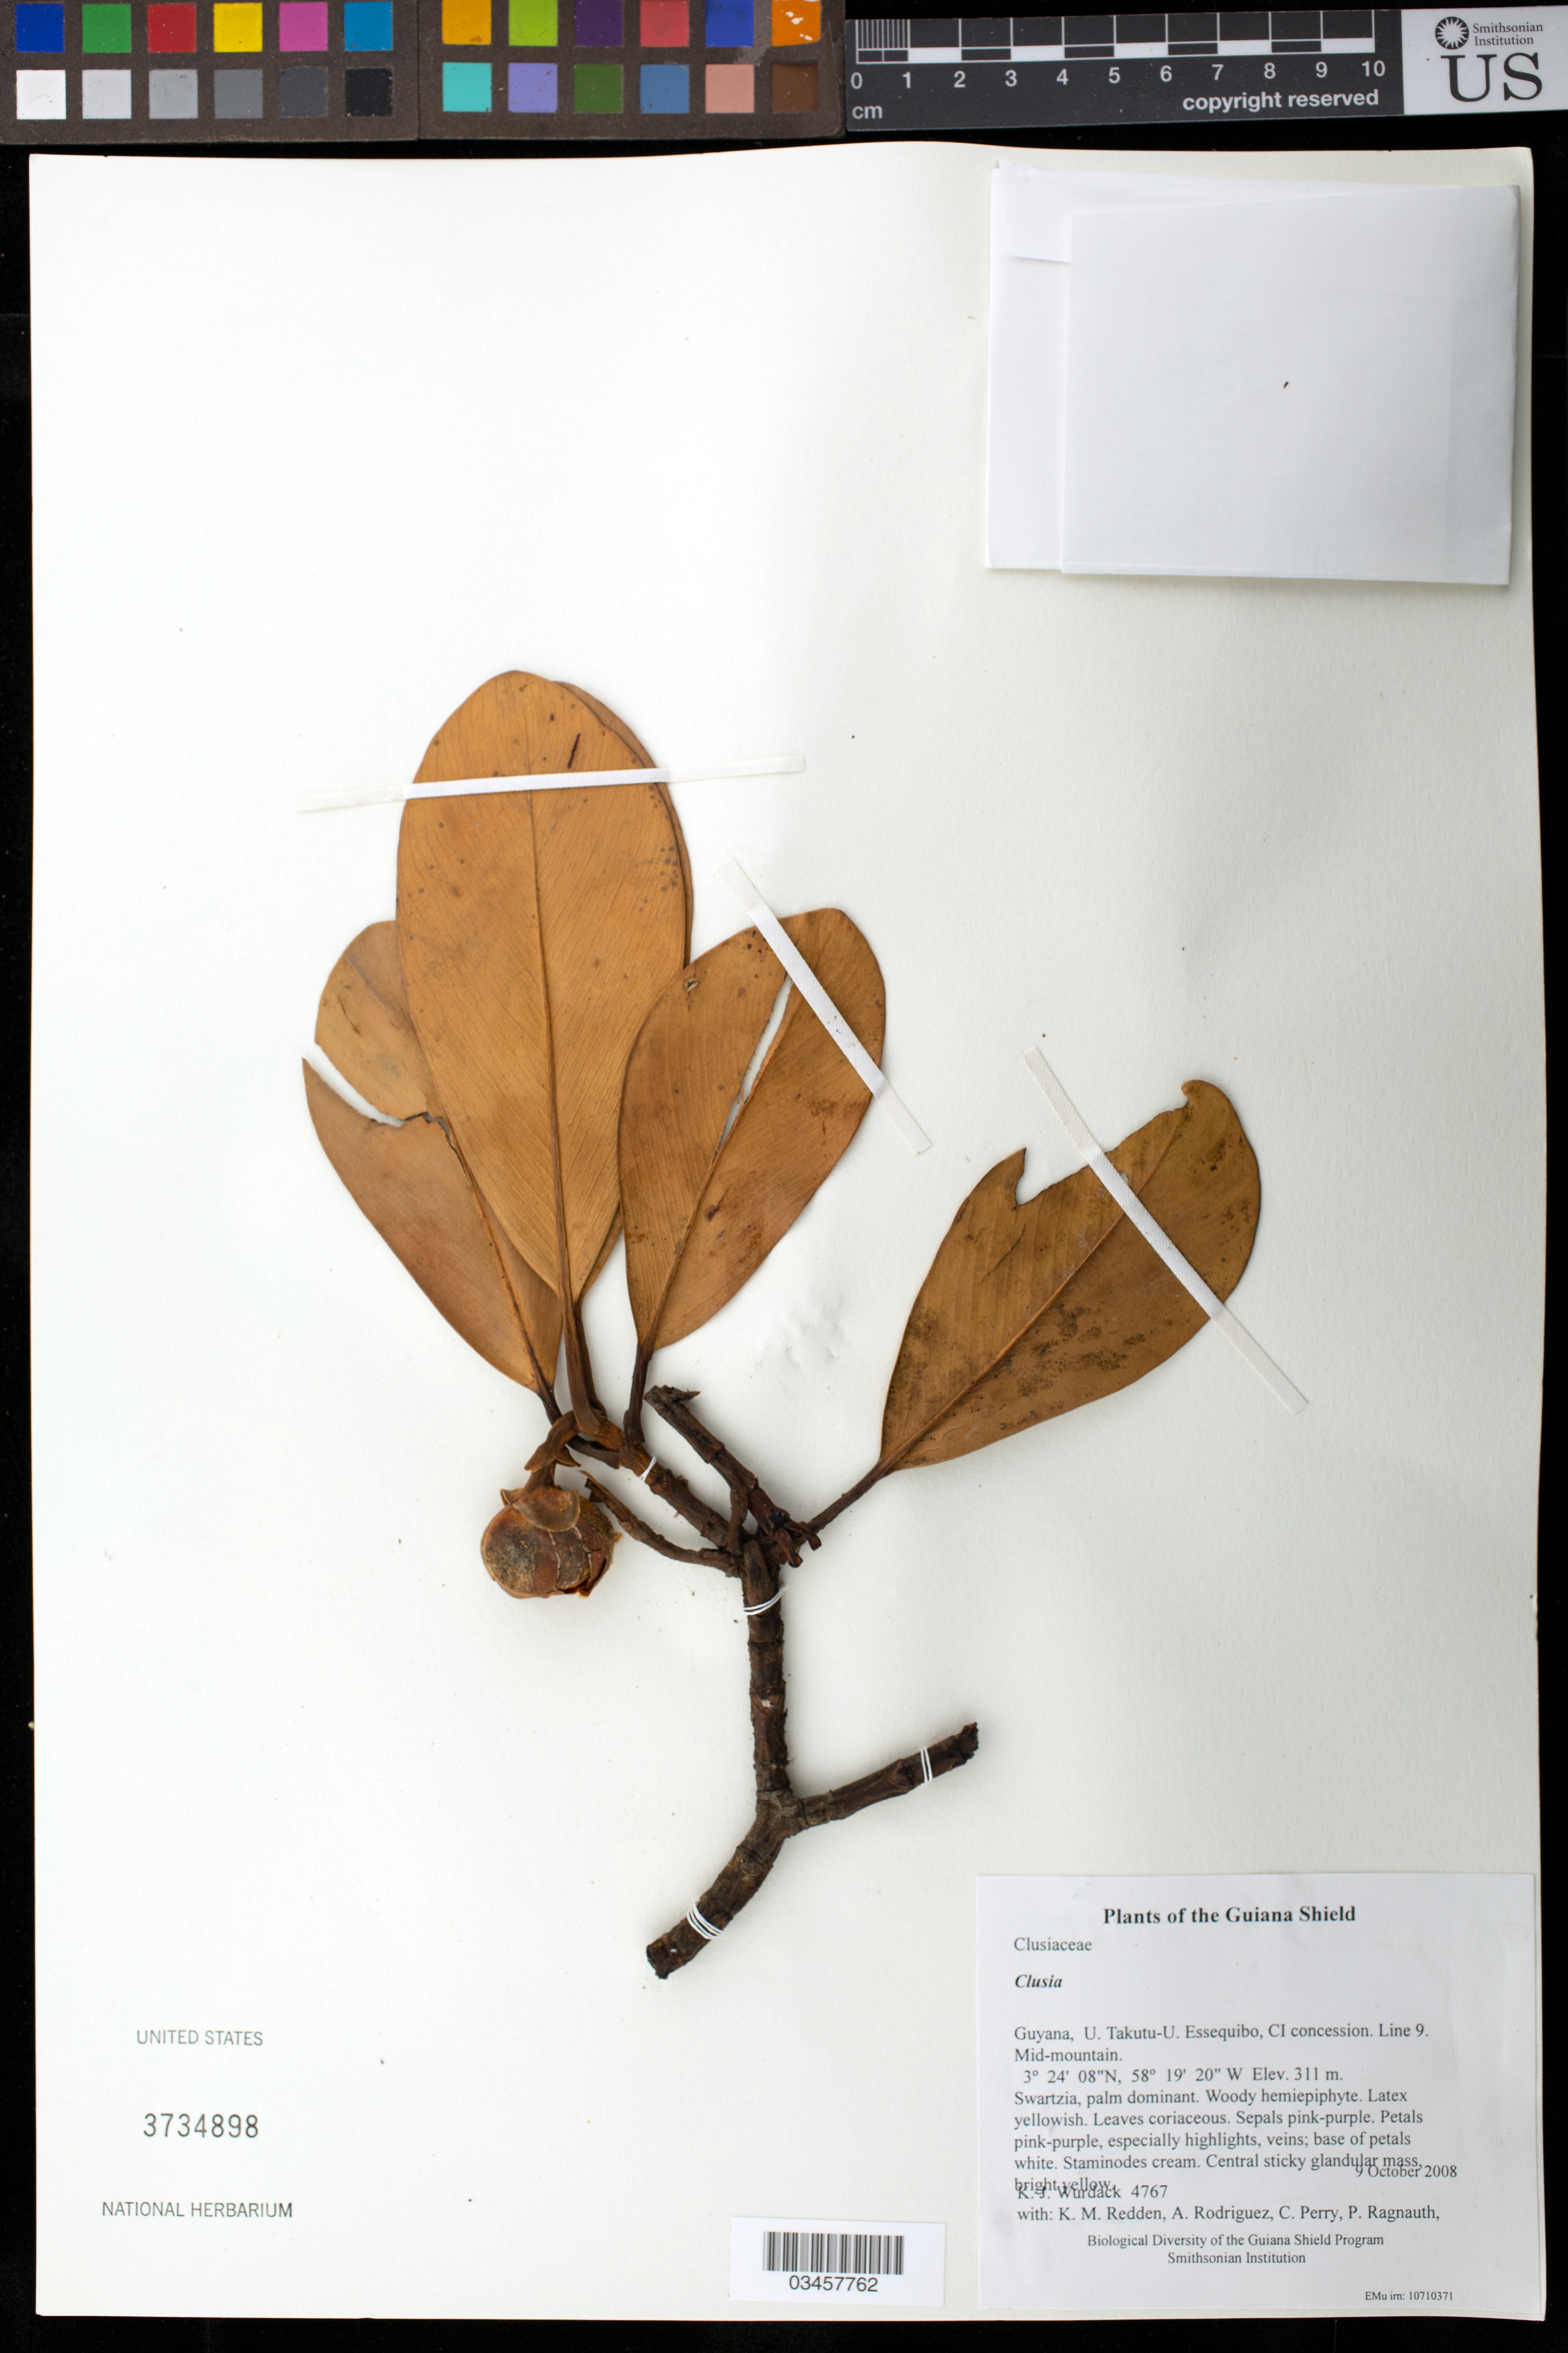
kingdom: Plantae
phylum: Tracheophyta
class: Magnoliopsida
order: Malpighiales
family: Clusiaceae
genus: Clusia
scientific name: Clusia sp.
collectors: K. Wurdack, K. M. Redden, A. Rodriguez, C. Perry, P. Ragnauth, N. John & E. Joseph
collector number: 4767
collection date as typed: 9 October 2008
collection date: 2008-10-09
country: Guyana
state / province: U. Takutu-U. Essequibo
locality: CI concession. Line 9. Mid-mountain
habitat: Swartzia, palm dominant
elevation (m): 311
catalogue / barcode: US 3734898